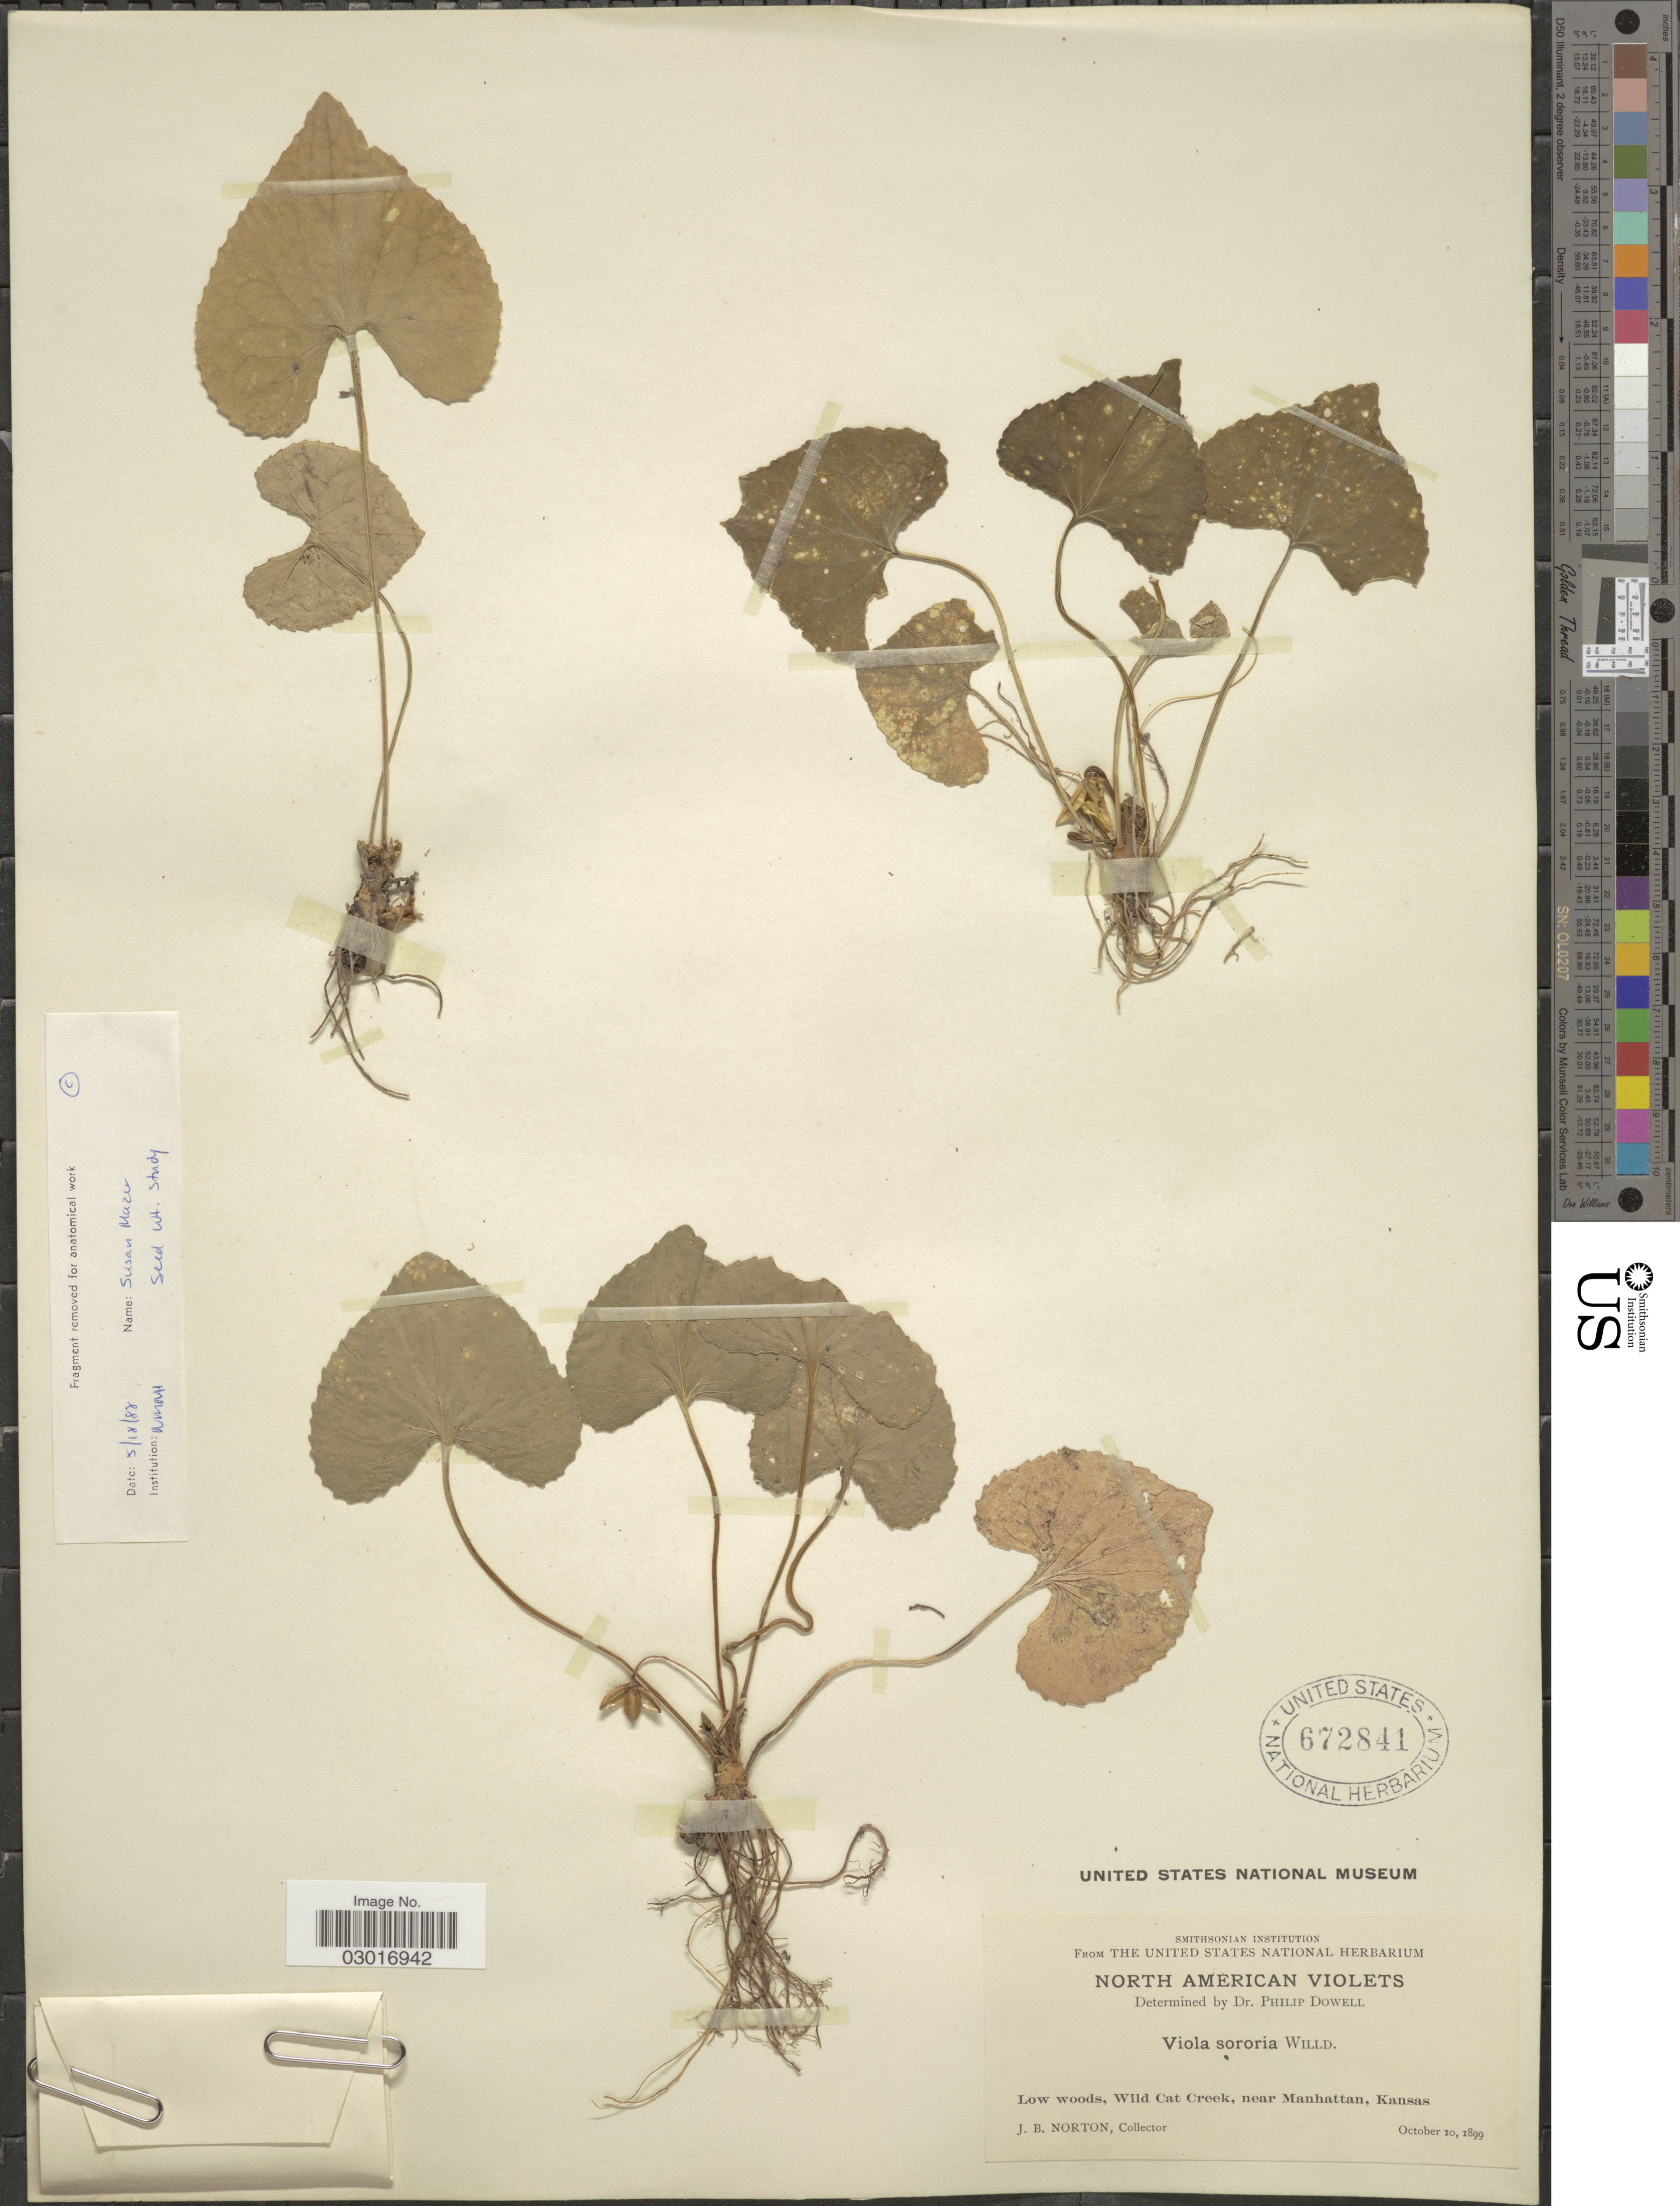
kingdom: Plantae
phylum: Tracheophyta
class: Magnoliopsida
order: Malpighiales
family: Violaceae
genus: Viola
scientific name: Viola sororia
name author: Willd.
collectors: J. B. Norton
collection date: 1899-10-10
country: United States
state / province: Kansas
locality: Low woods, Wild Cat Creek, near Manhattan.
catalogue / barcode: US 672841